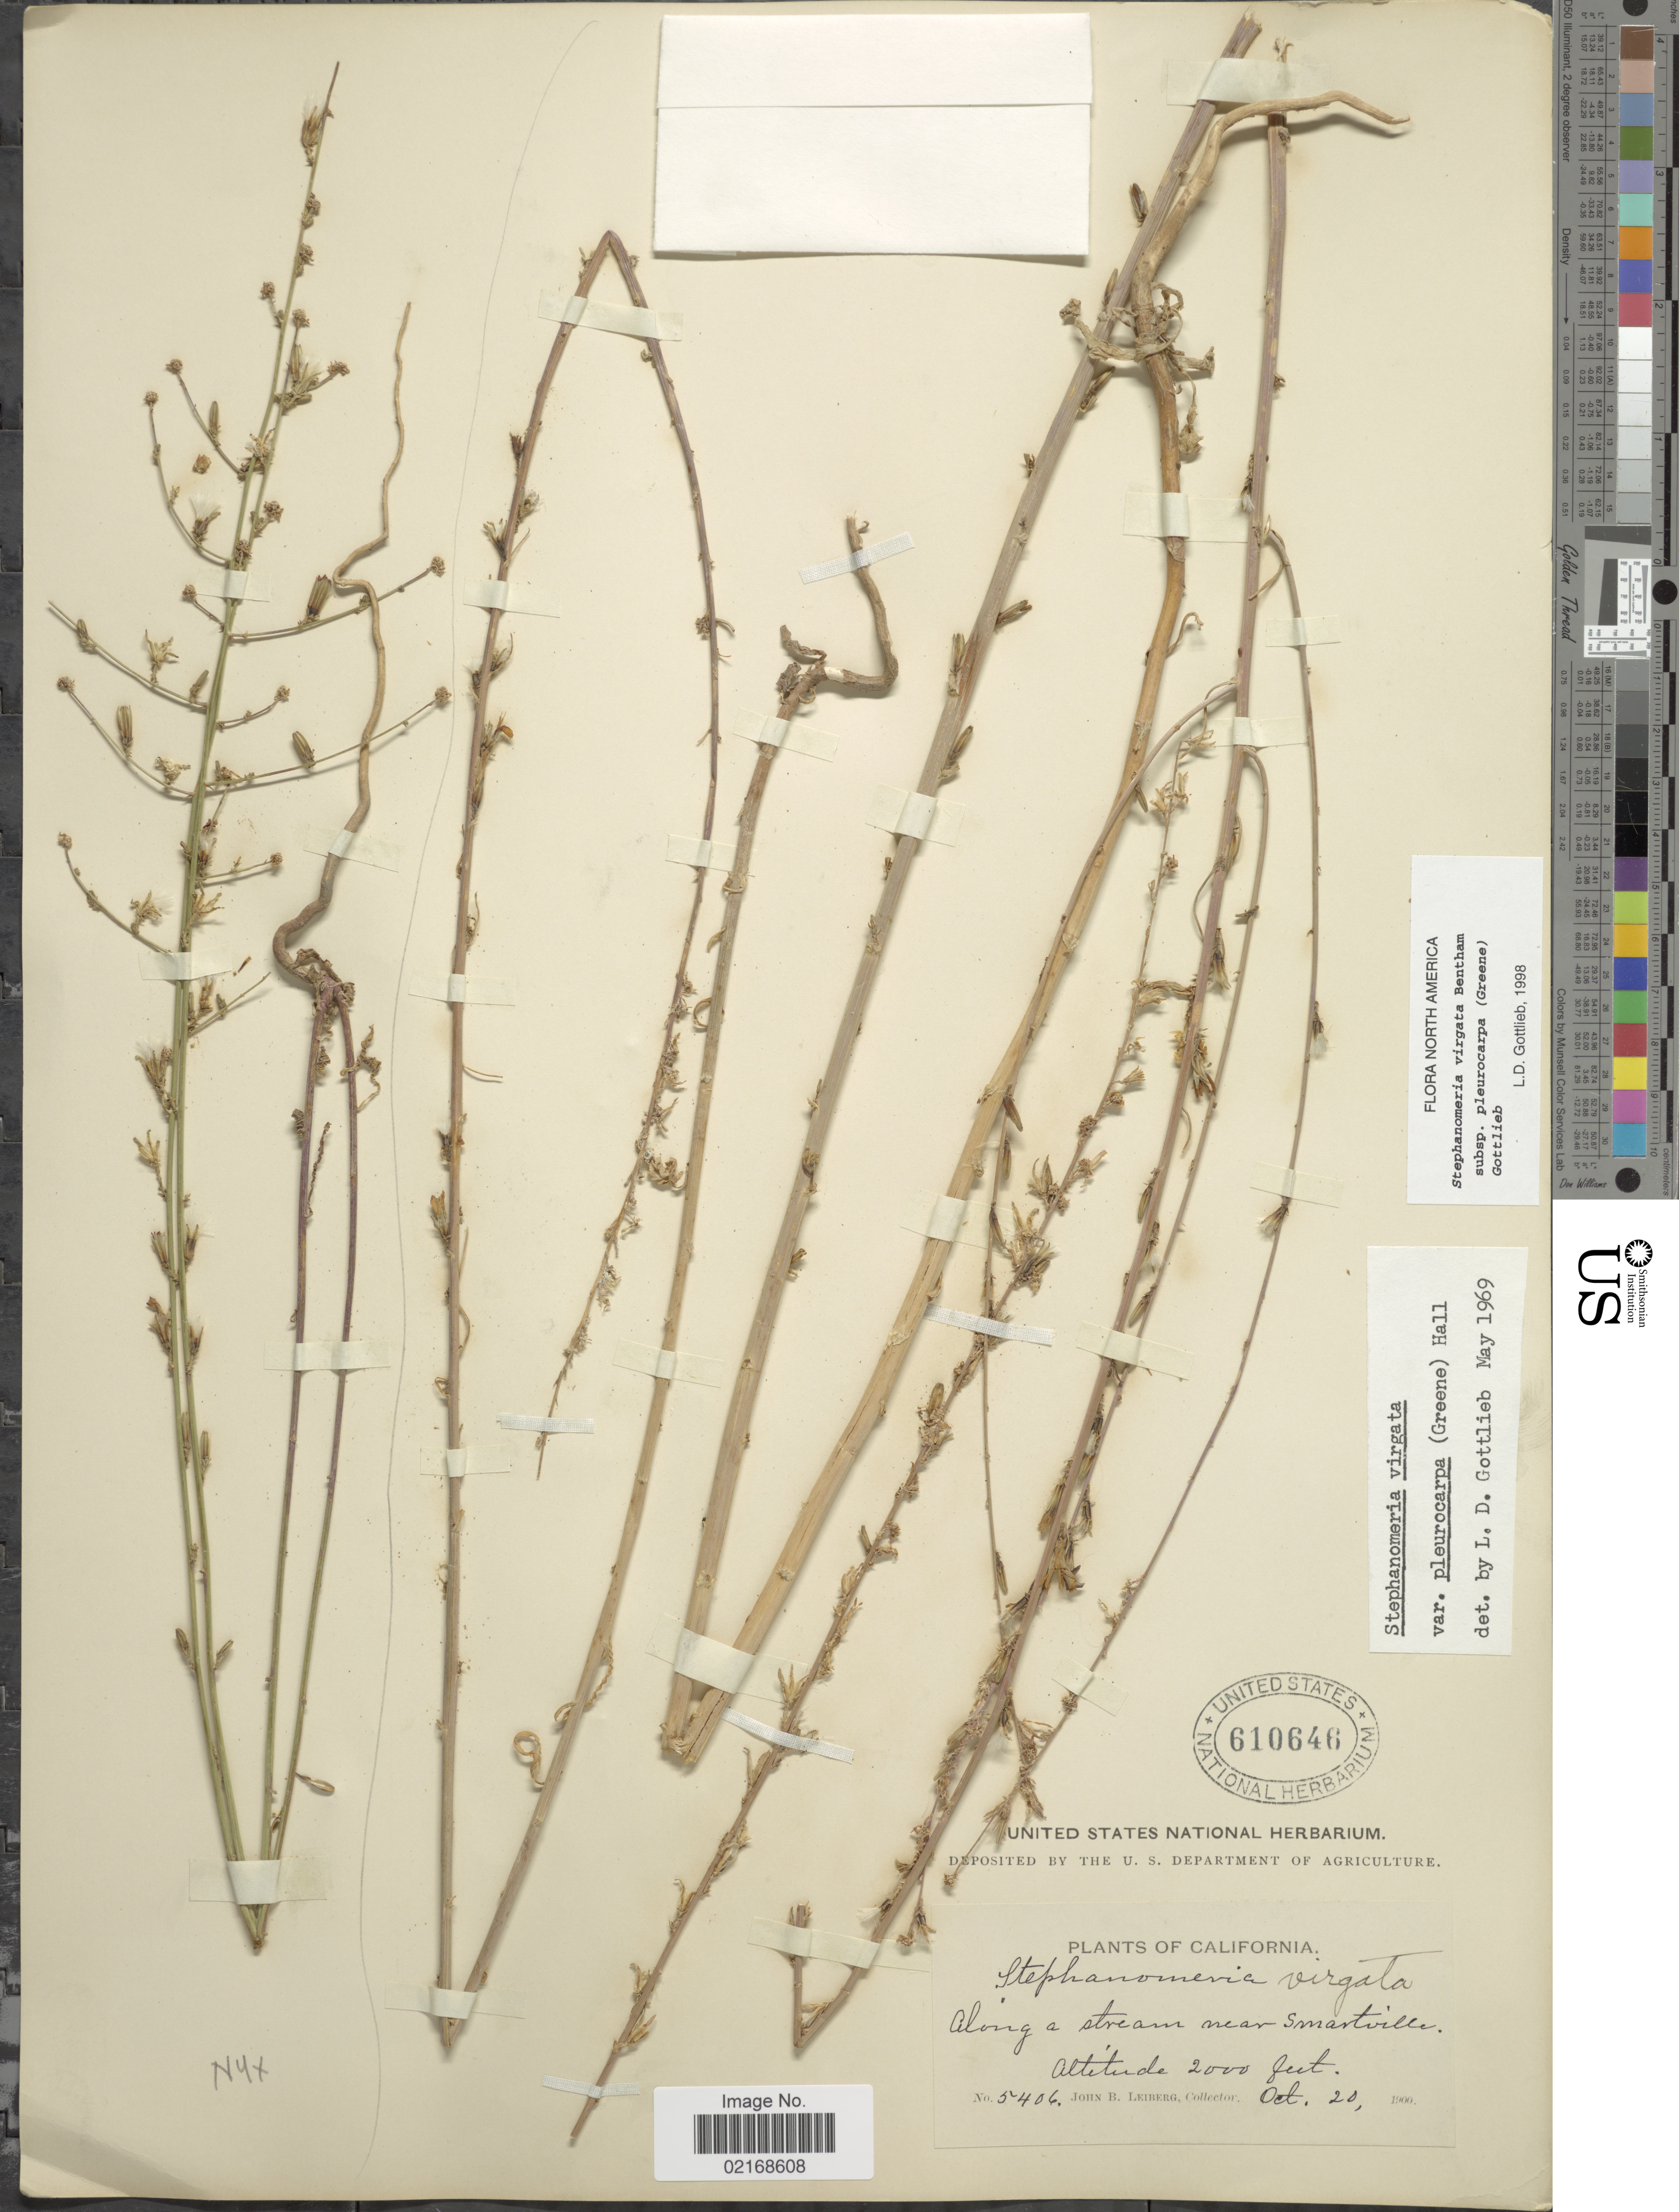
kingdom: Plantae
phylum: Tracheophyta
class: Magnoliopsida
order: Asterales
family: Asteraceae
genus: Stephanomeria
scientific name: Stephanomeria virgata subsp. pleurocarpa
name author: (Greene) Gottlieb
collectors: J. B. Leiberg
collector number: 5406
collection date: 1900-10-20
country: United States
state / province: California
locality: Along the stream near Smartville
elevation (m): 610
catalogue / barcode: US 610646